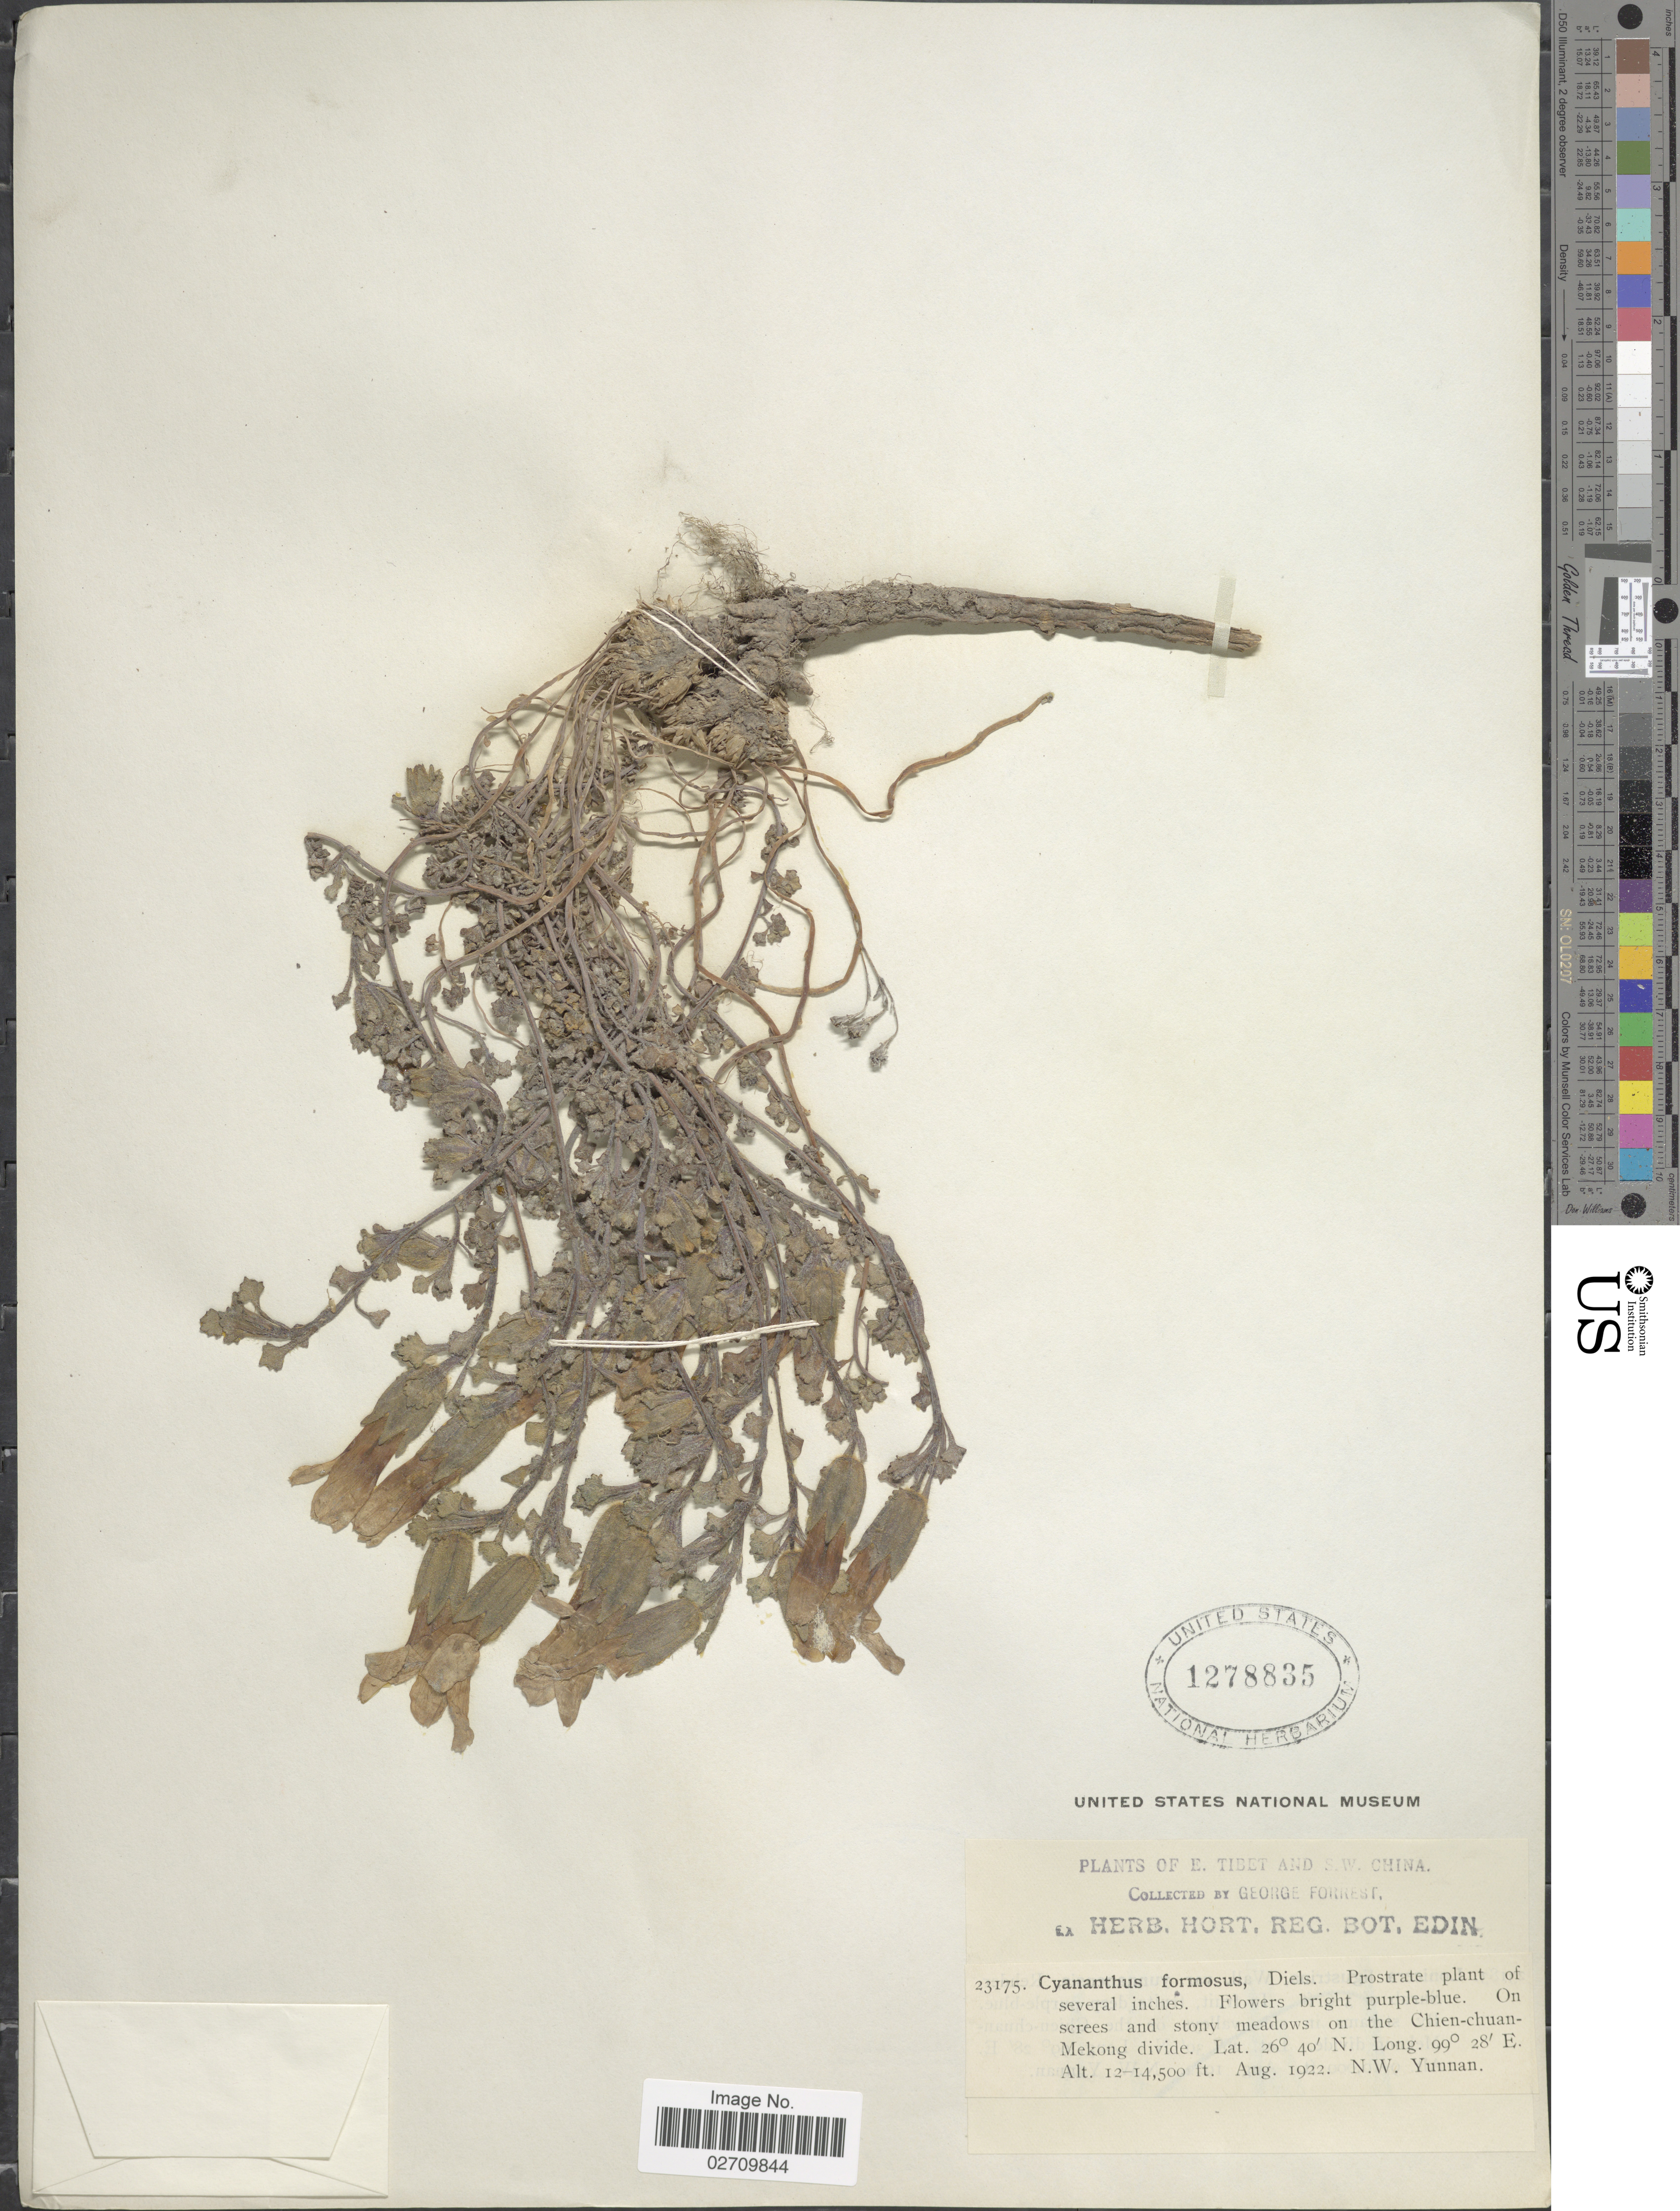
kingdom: Plantae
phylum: Tracheophyta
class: Magnoliopsida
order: Asterales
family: Campanulaceae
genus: Cyananthus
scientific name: Cyananthus formosus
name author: Diels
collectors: G. Forrest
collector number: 23175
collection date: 1922-08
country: China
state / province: Yunnan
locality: E. Tibet and S.W. China, On screes and stony meadows on the Chien-Chuan-Mekong divide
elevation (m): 3658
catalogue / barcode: US 1278835